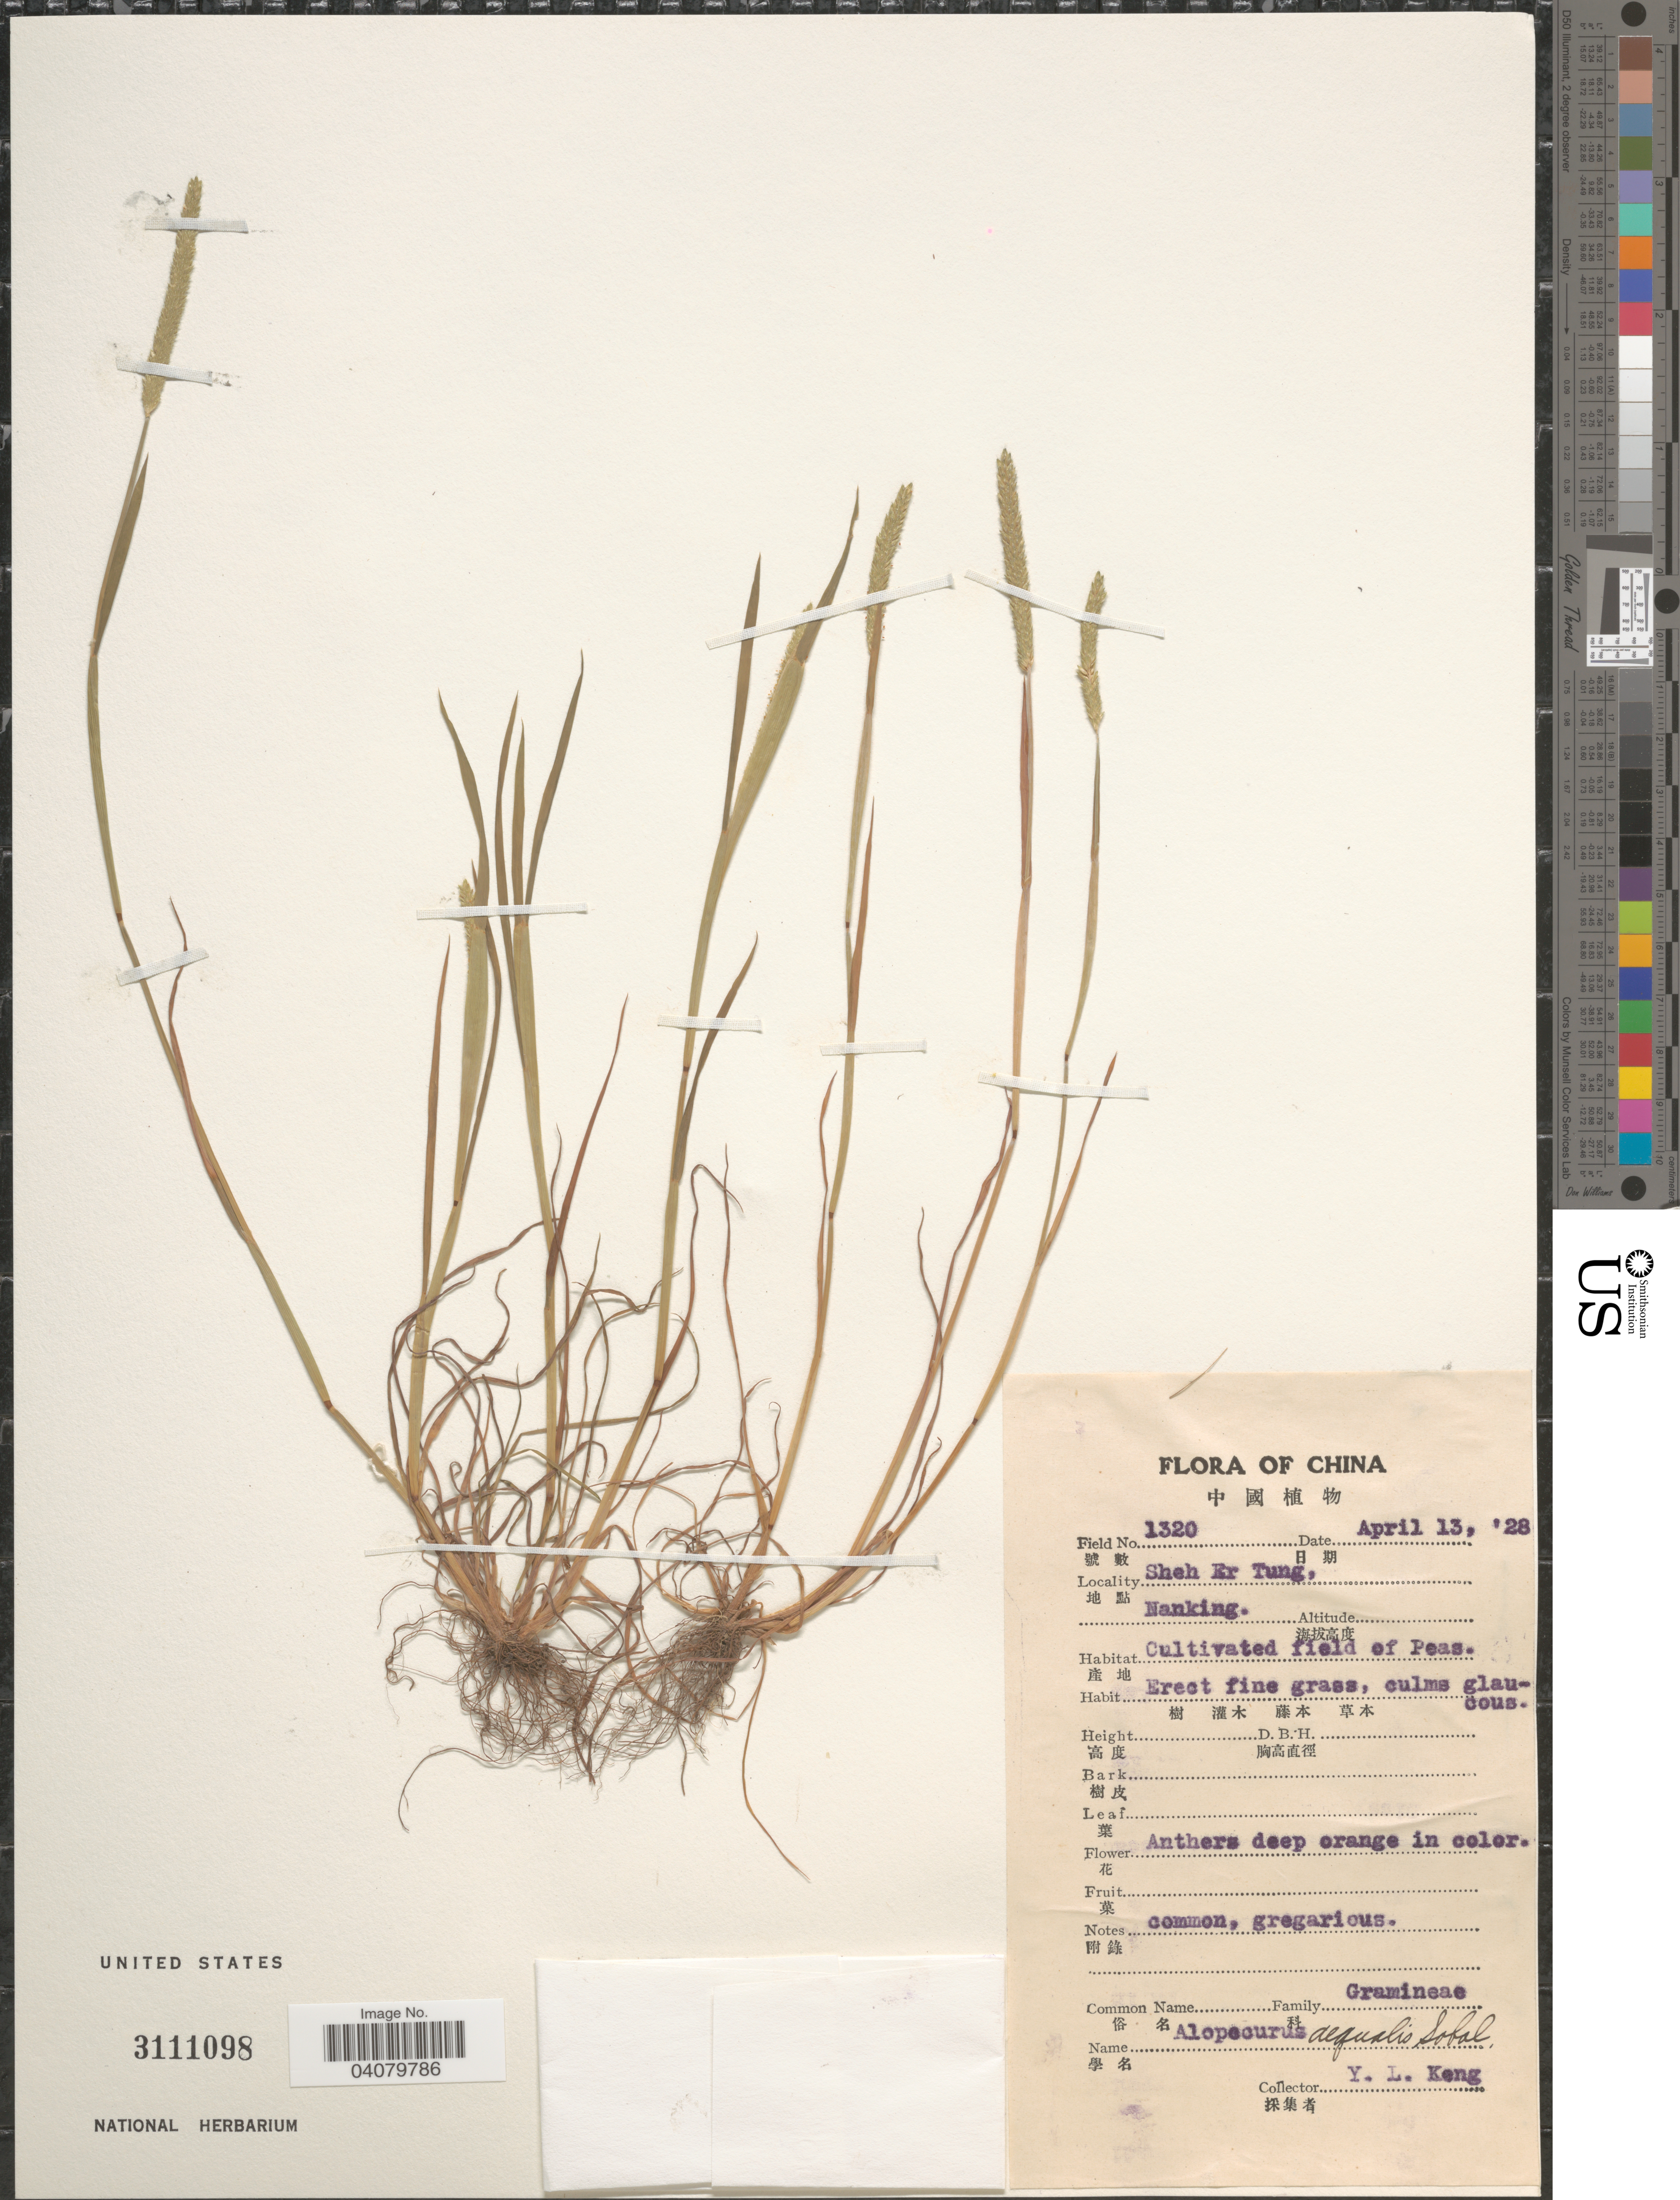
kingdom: Plantae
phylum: Tracheophyta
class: Liliopsida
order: Poales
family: Poaceae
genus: Alopecurus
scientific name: Alopecurus aequalis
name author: Sobol.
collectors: Y. L. Keng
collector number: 1320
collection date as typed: Transcribed d/m/y: 13/4/28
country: China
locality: Sheh Er Tung, Nanking.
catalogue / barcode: US 3111098